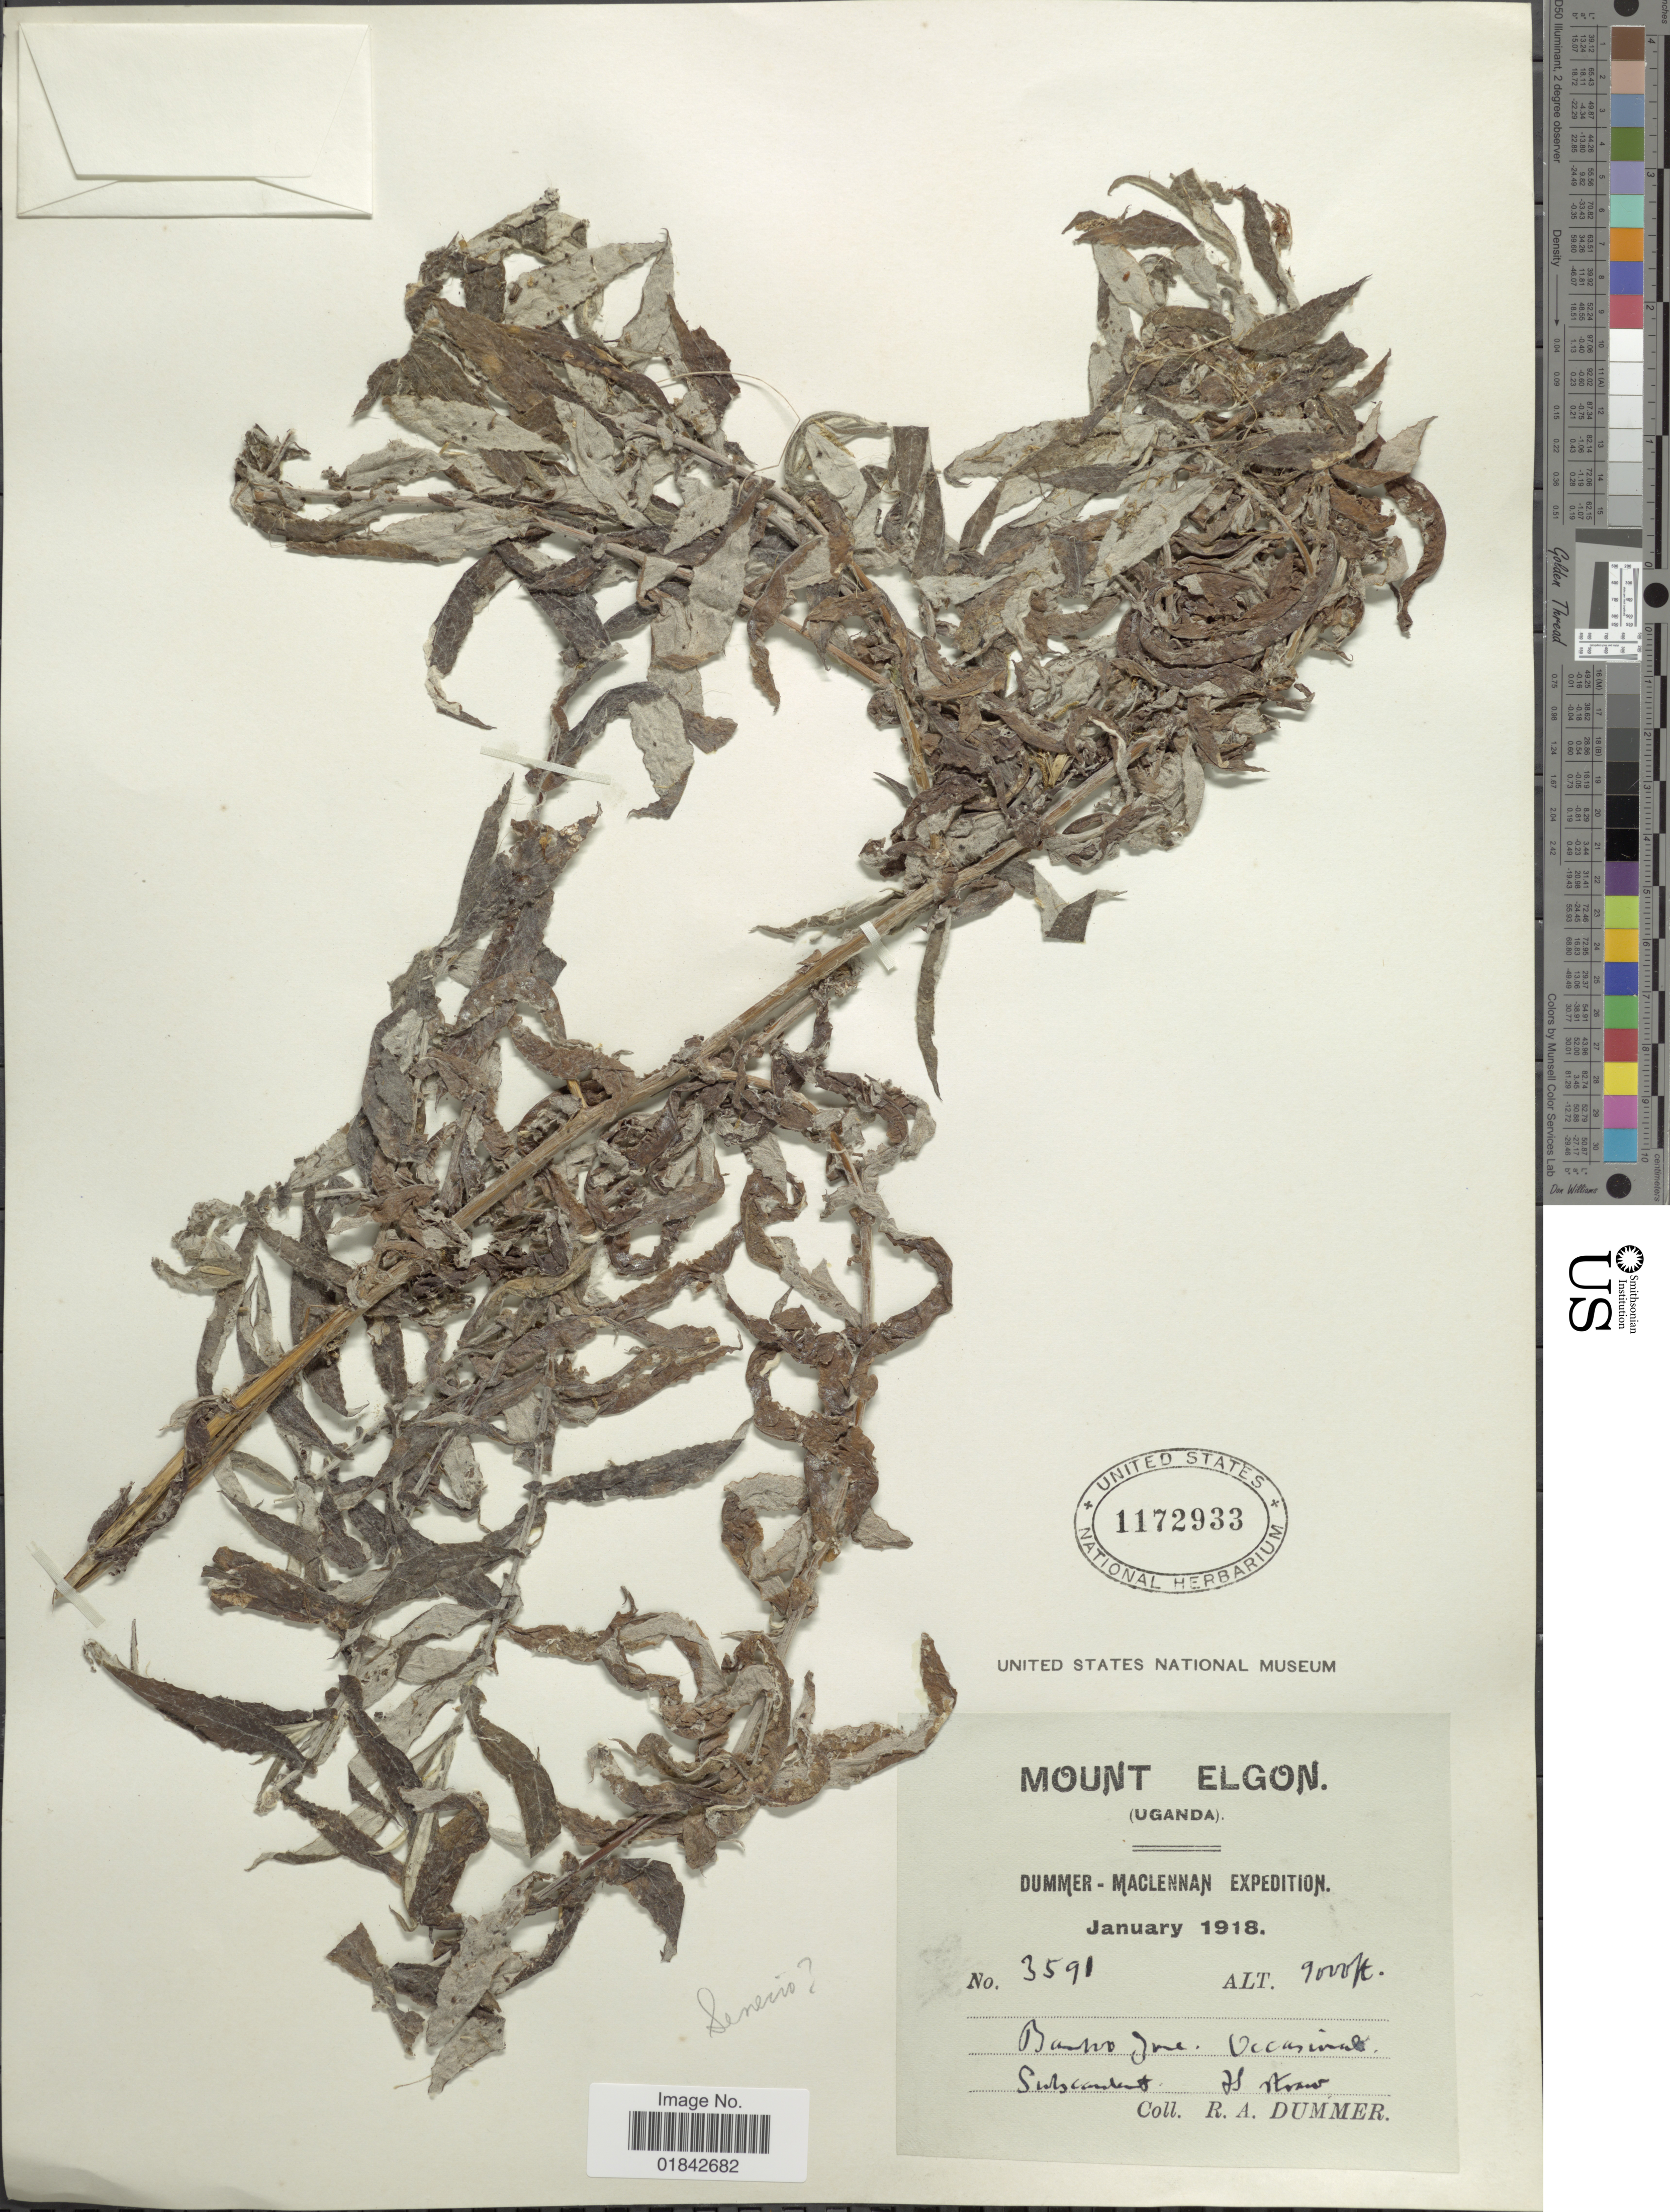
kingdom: Plantae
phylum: Tracheophyta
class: Magnoliopsida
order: Asterales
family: Asteraceae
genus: Senecio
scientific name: Senecio sp.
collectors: R. Dümmer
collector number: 3591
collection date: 1918-01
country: Uganda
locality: Mount Elgon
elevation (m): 2743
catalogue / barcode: US 1172933